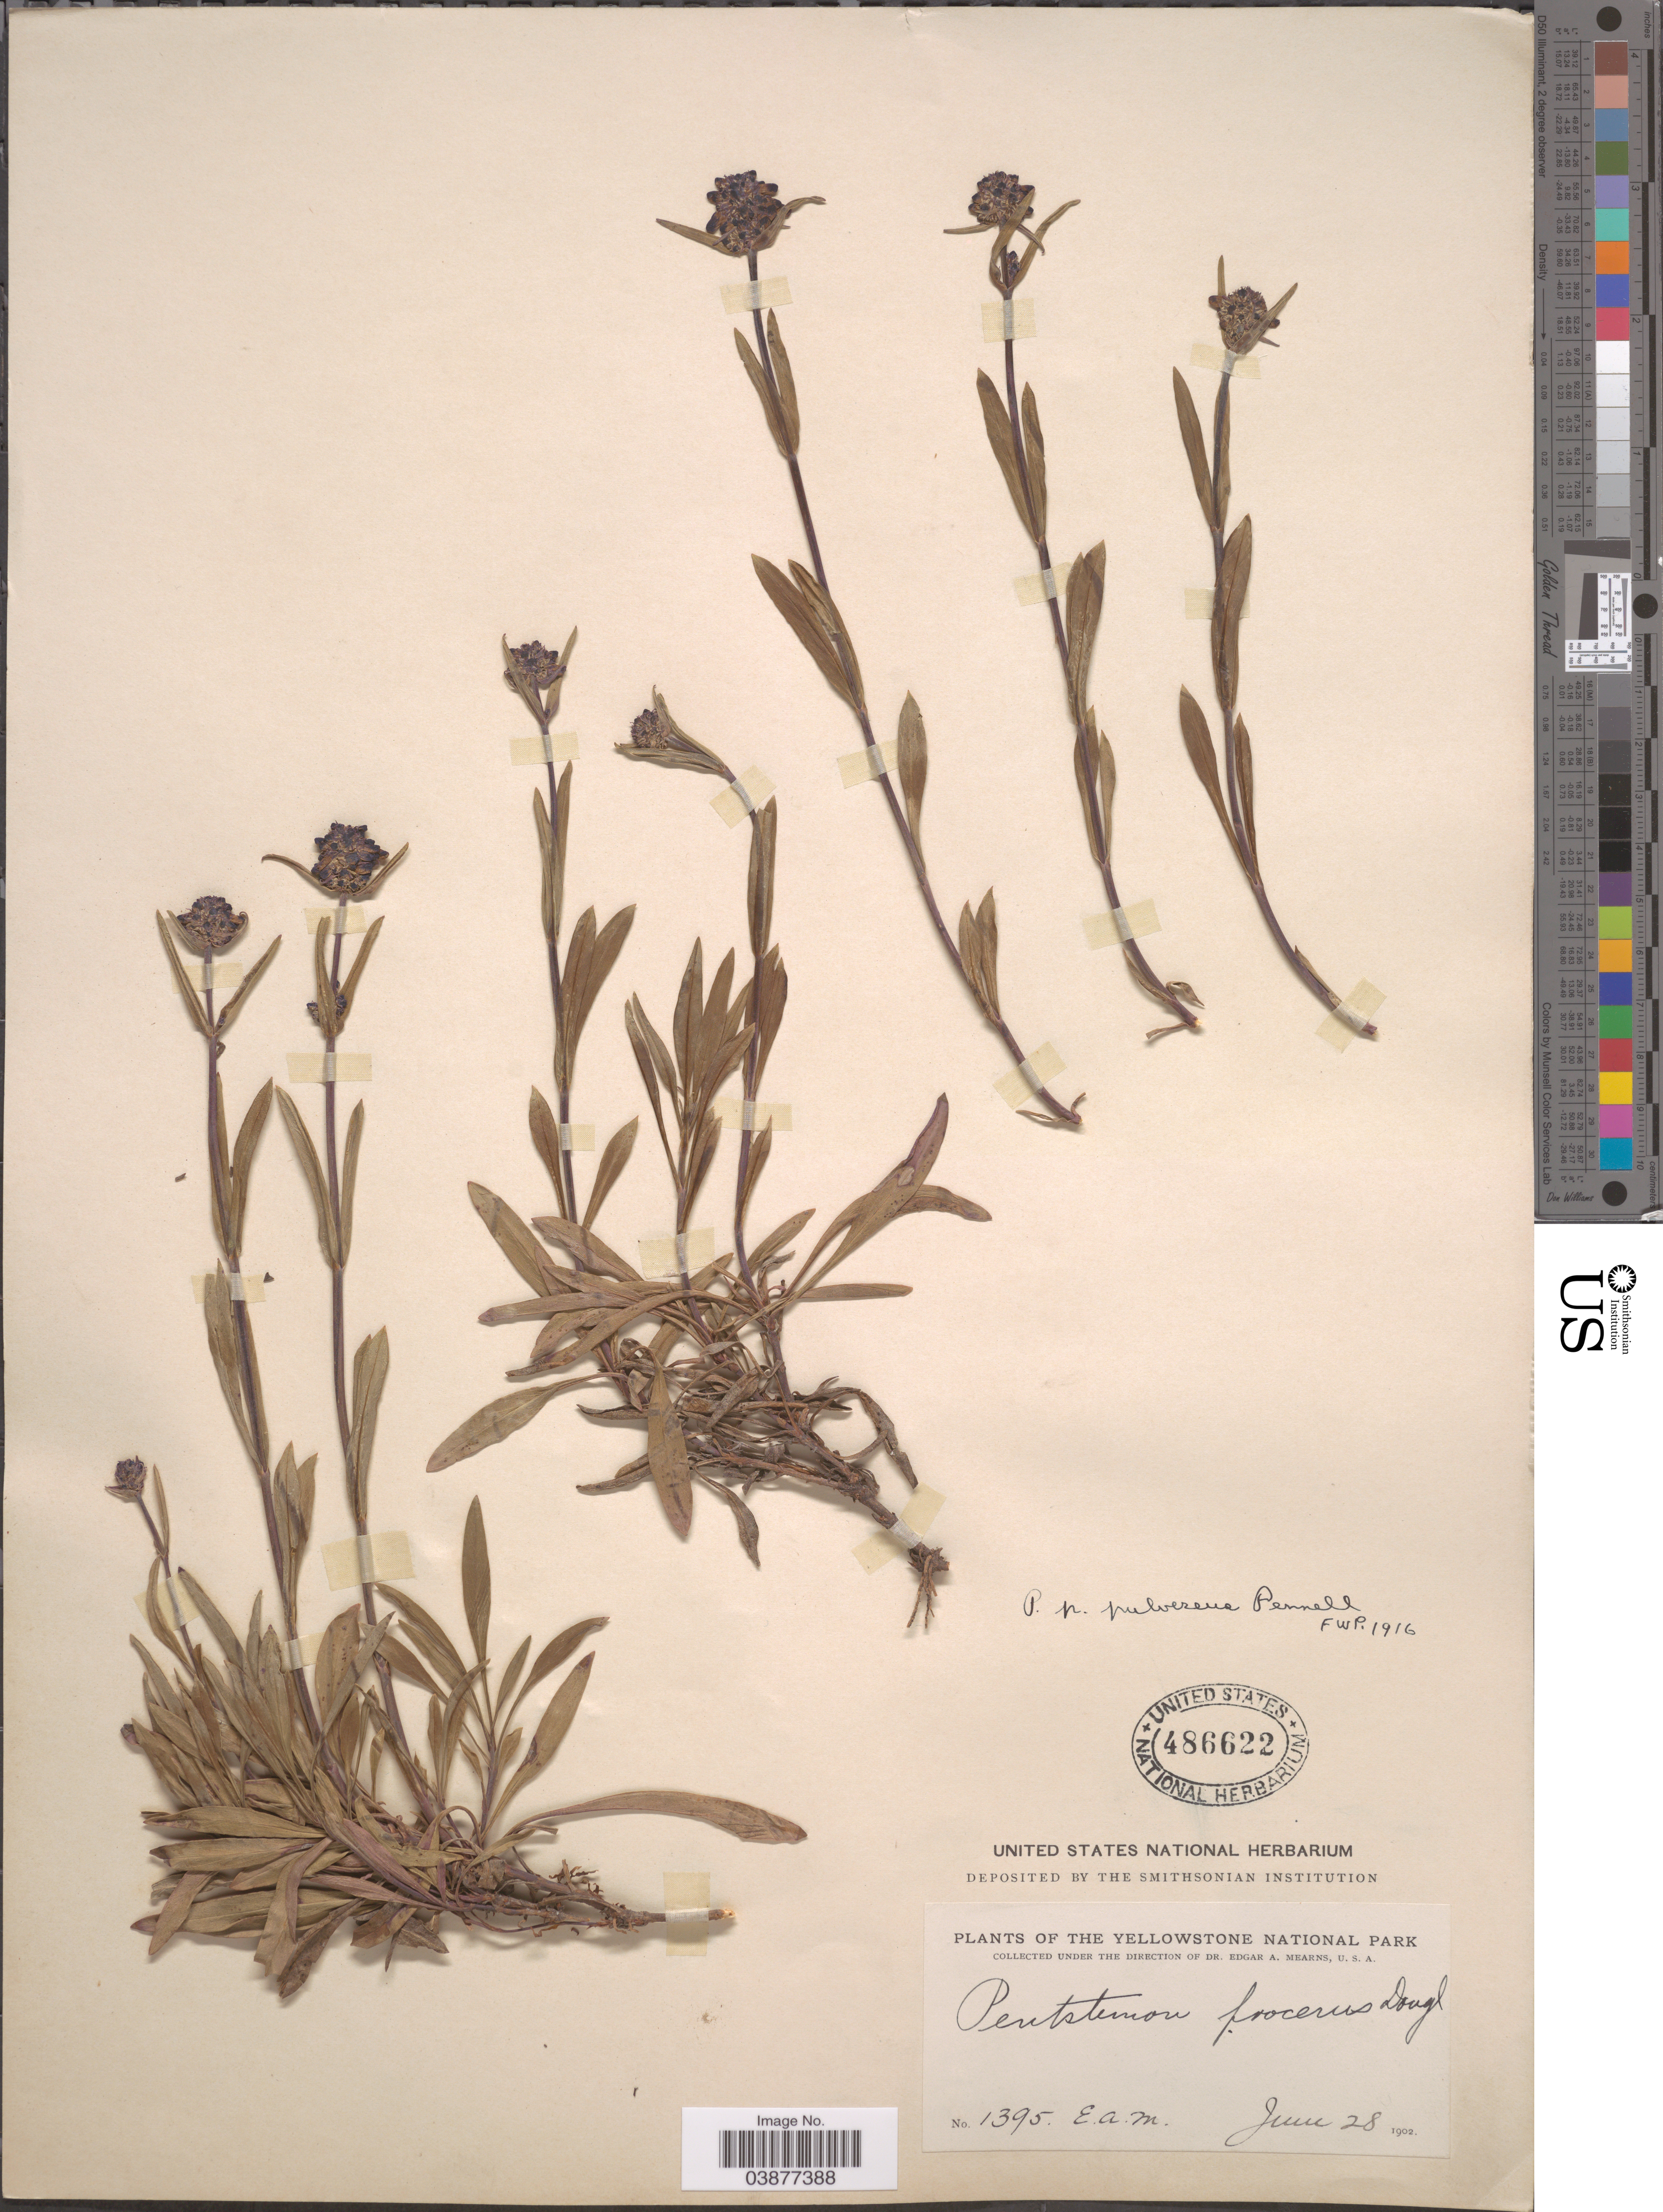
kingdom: Plantae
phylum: Tracheophyta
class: Magnoliopsida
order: Lamiales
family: Plantaginaceae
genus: Penstemon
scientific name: Penstemon procerus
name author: Douglas ex Graham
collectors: E. A. Mearns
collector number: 1395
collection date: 1902-06-28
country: United States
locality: Yellowstone National Park.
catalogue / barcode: US 486622